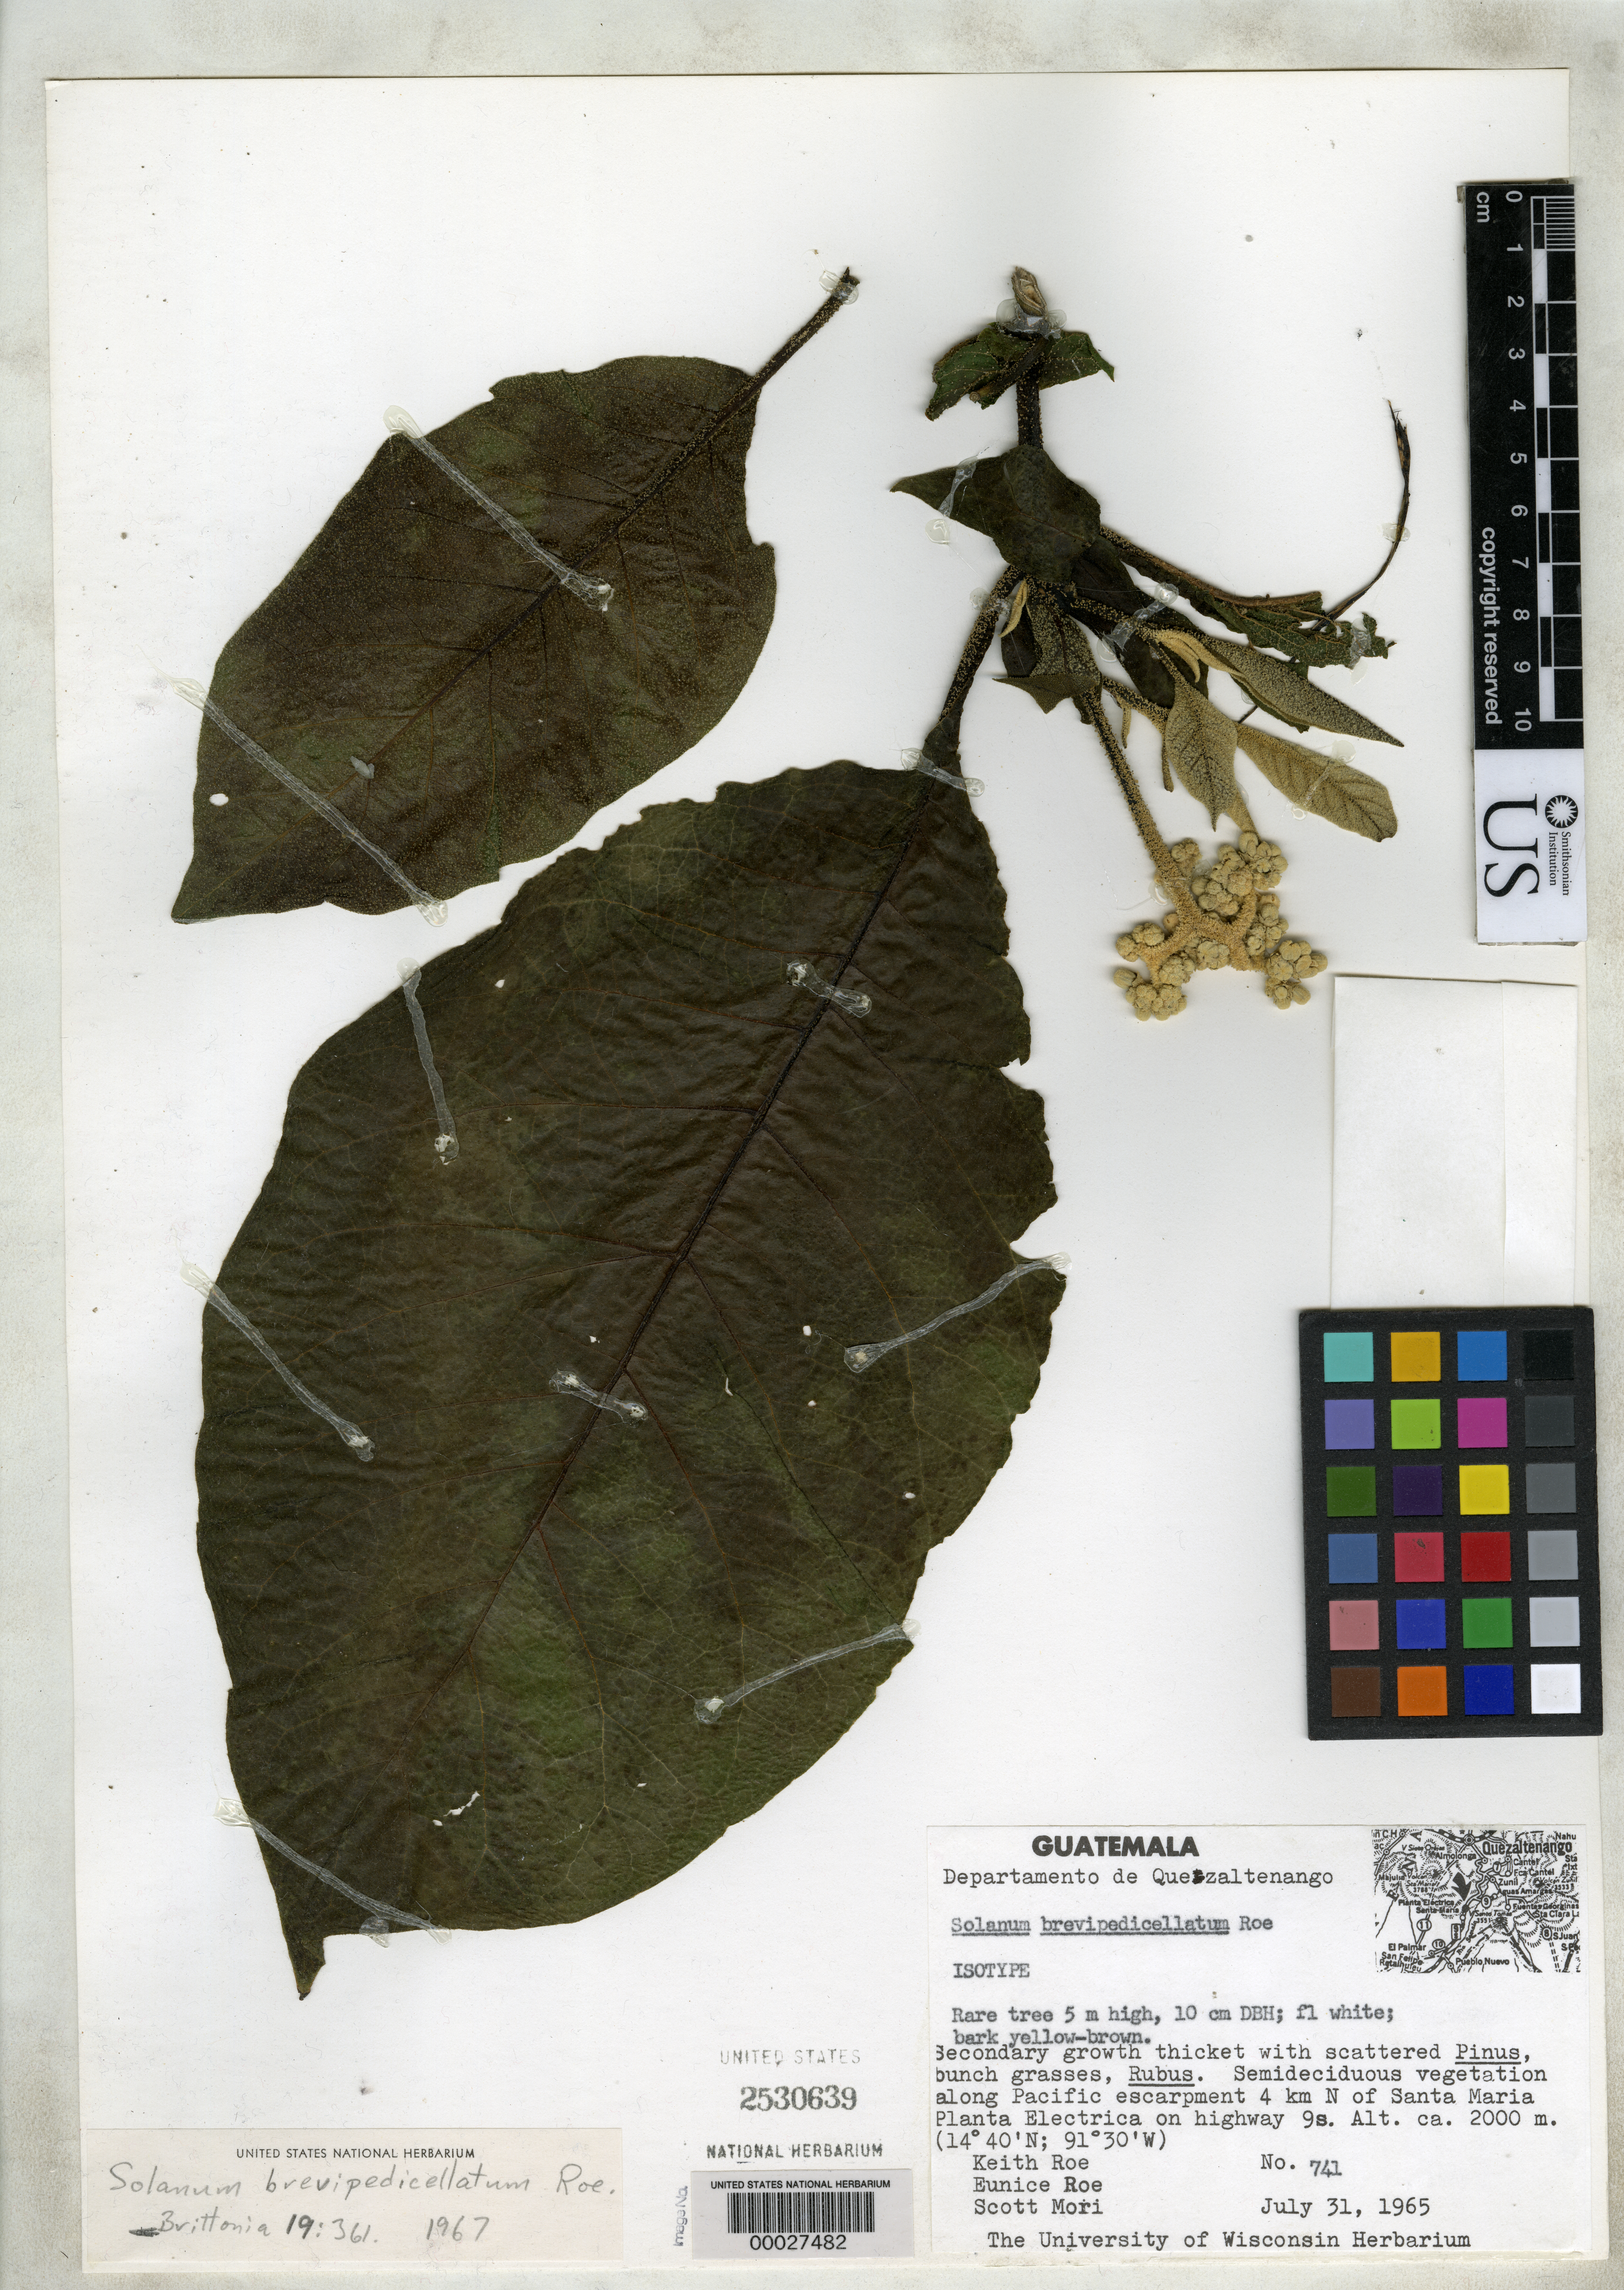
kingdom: Plantae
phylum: Tracheophyta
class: Magnoliopsida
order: Solanales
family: Solanaceae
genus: Solanum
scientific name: Solanum brevipedicellatum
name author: K.E. Roe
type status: Isotype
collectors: K. E. Roe, E. Roe & S. Mori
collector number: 741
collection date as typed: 31 Jul 1965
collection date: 1965-07-31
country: Guatemala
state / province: Quetzaltenango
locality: Santa Maria Planta Electrica.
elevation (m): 2000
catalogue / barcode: US 2530639